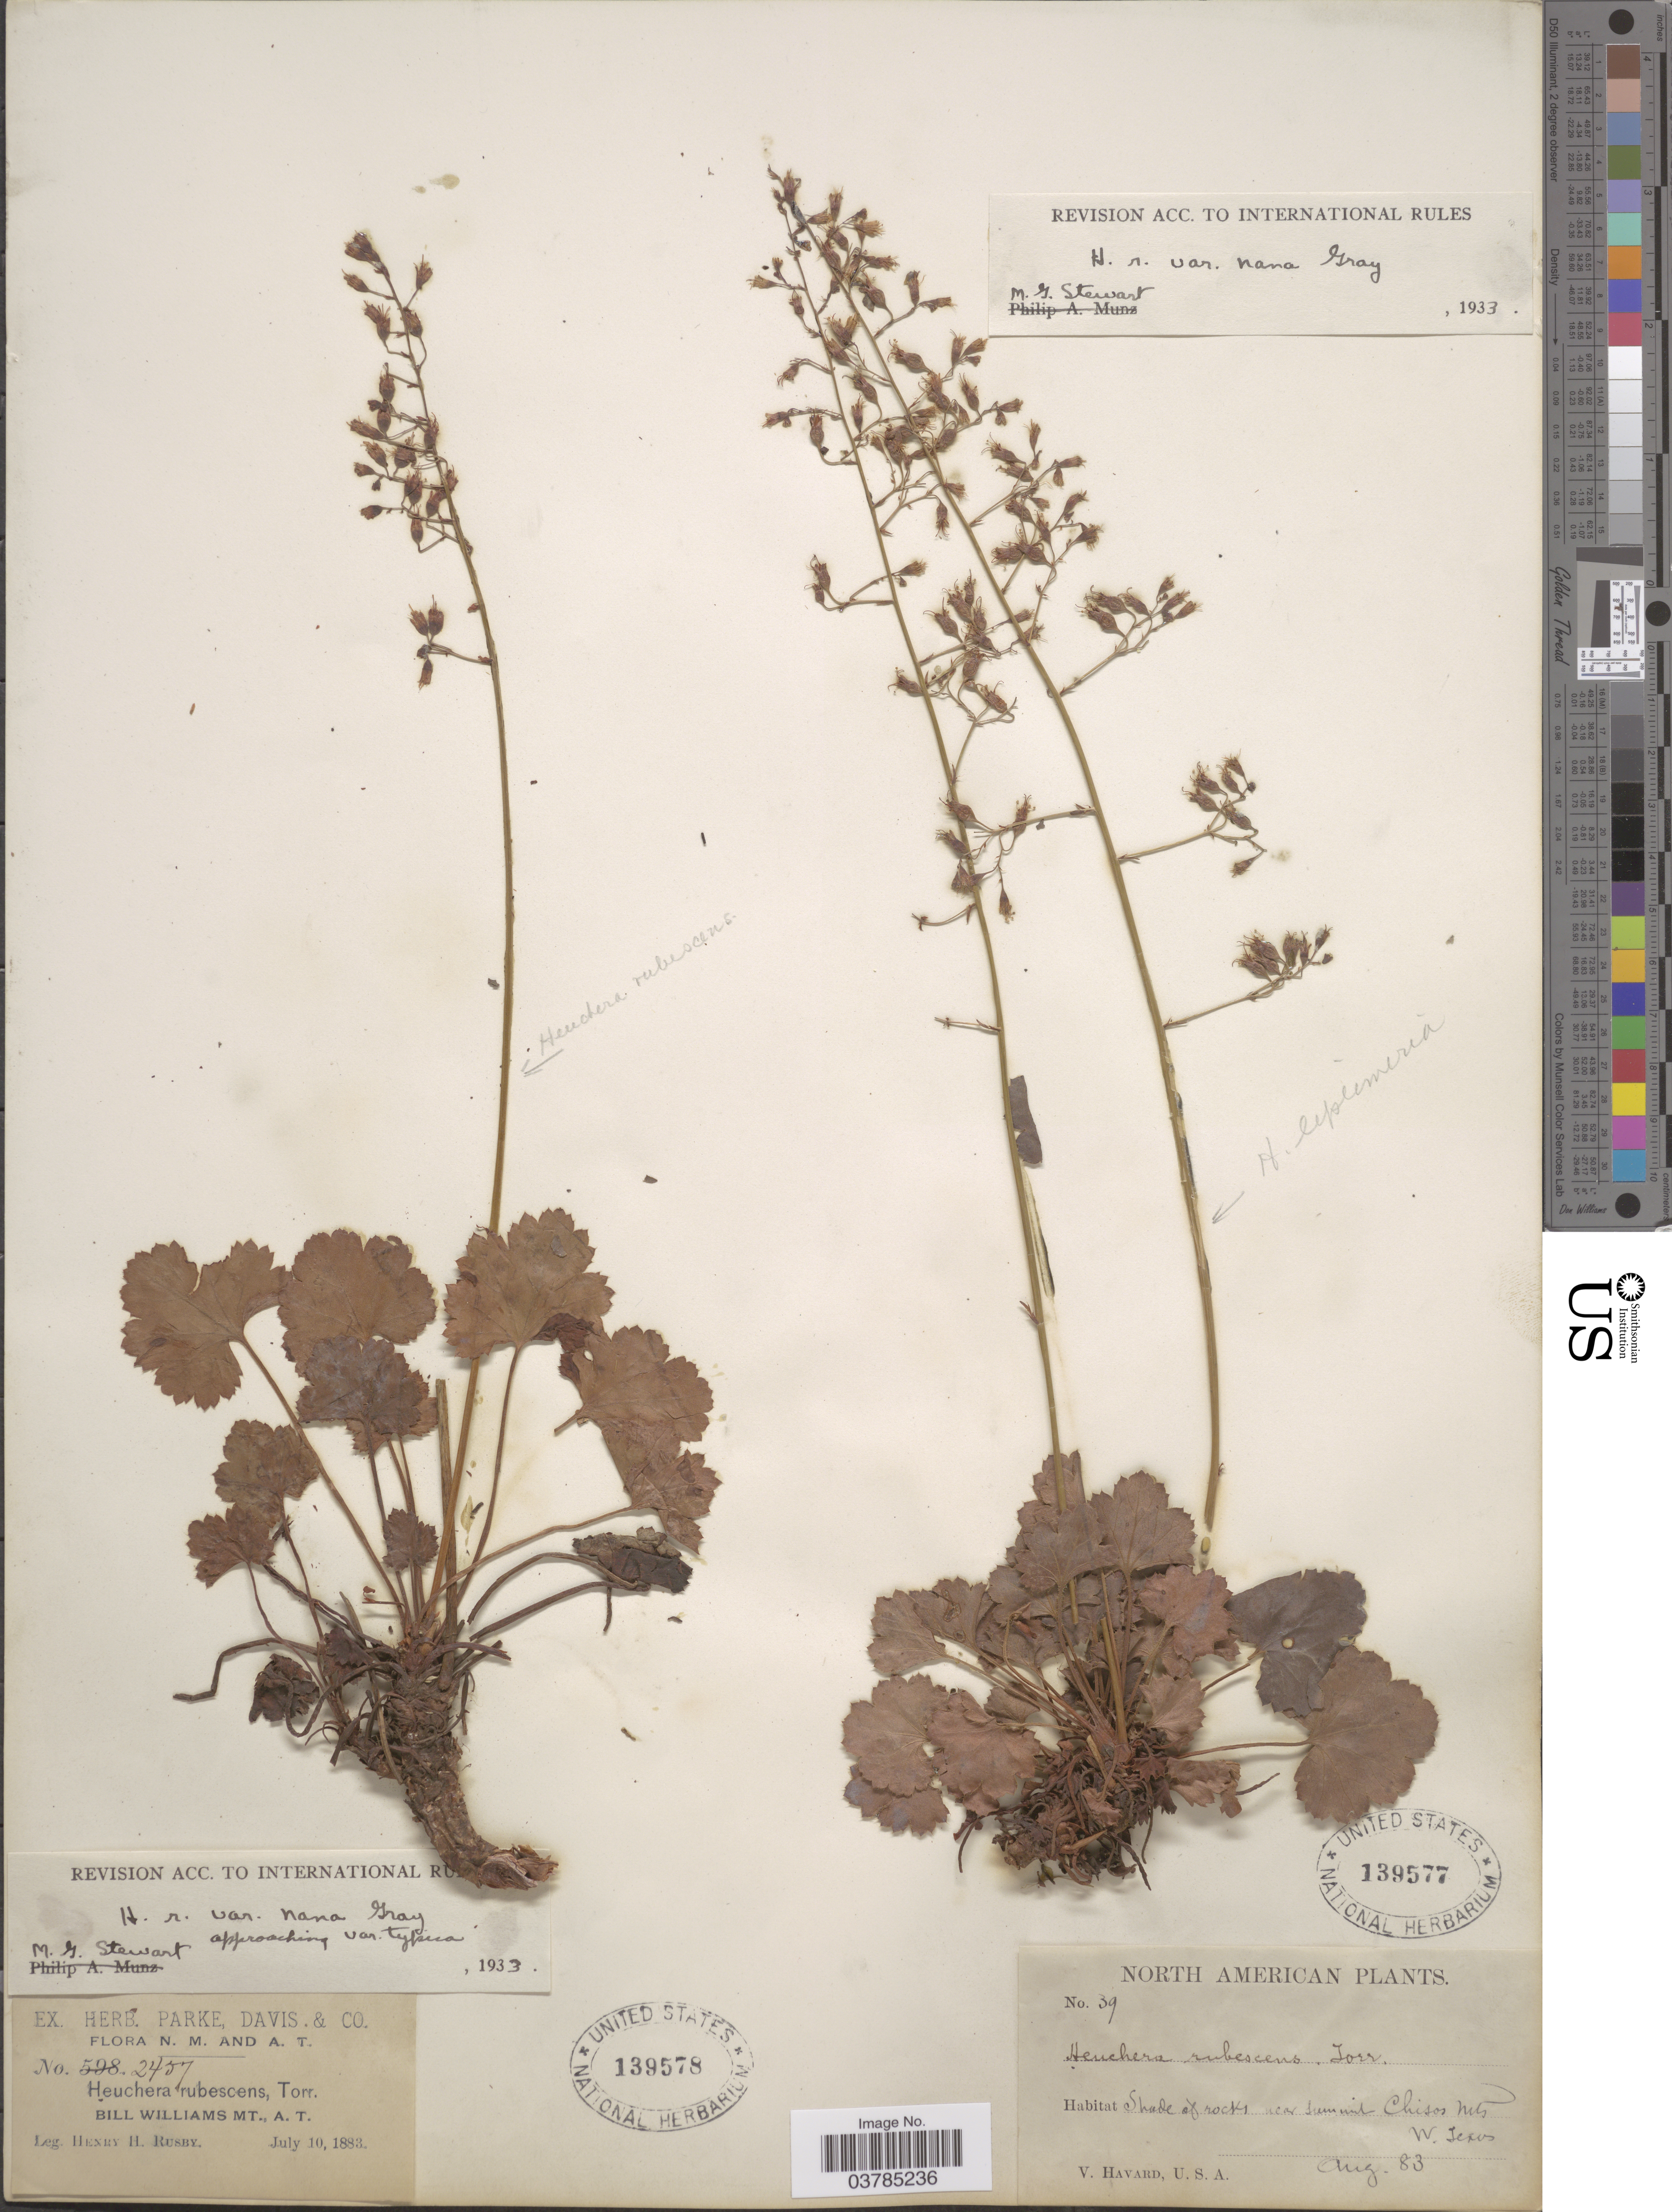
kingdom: Plantae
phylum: Tracheophyta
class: Magnoliopsida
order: Saxifragales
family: Saxifragaceae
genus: Heuchera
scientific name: Heuchera rubescens var. nana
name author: A. Gray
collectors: V. Havard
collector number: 39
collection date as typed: Transcribed d/m/y: /8/83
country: United States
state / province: Texas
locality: Shade of rocks near Summit Chisos Mts. W. Texas.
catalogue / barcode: US 139577-2